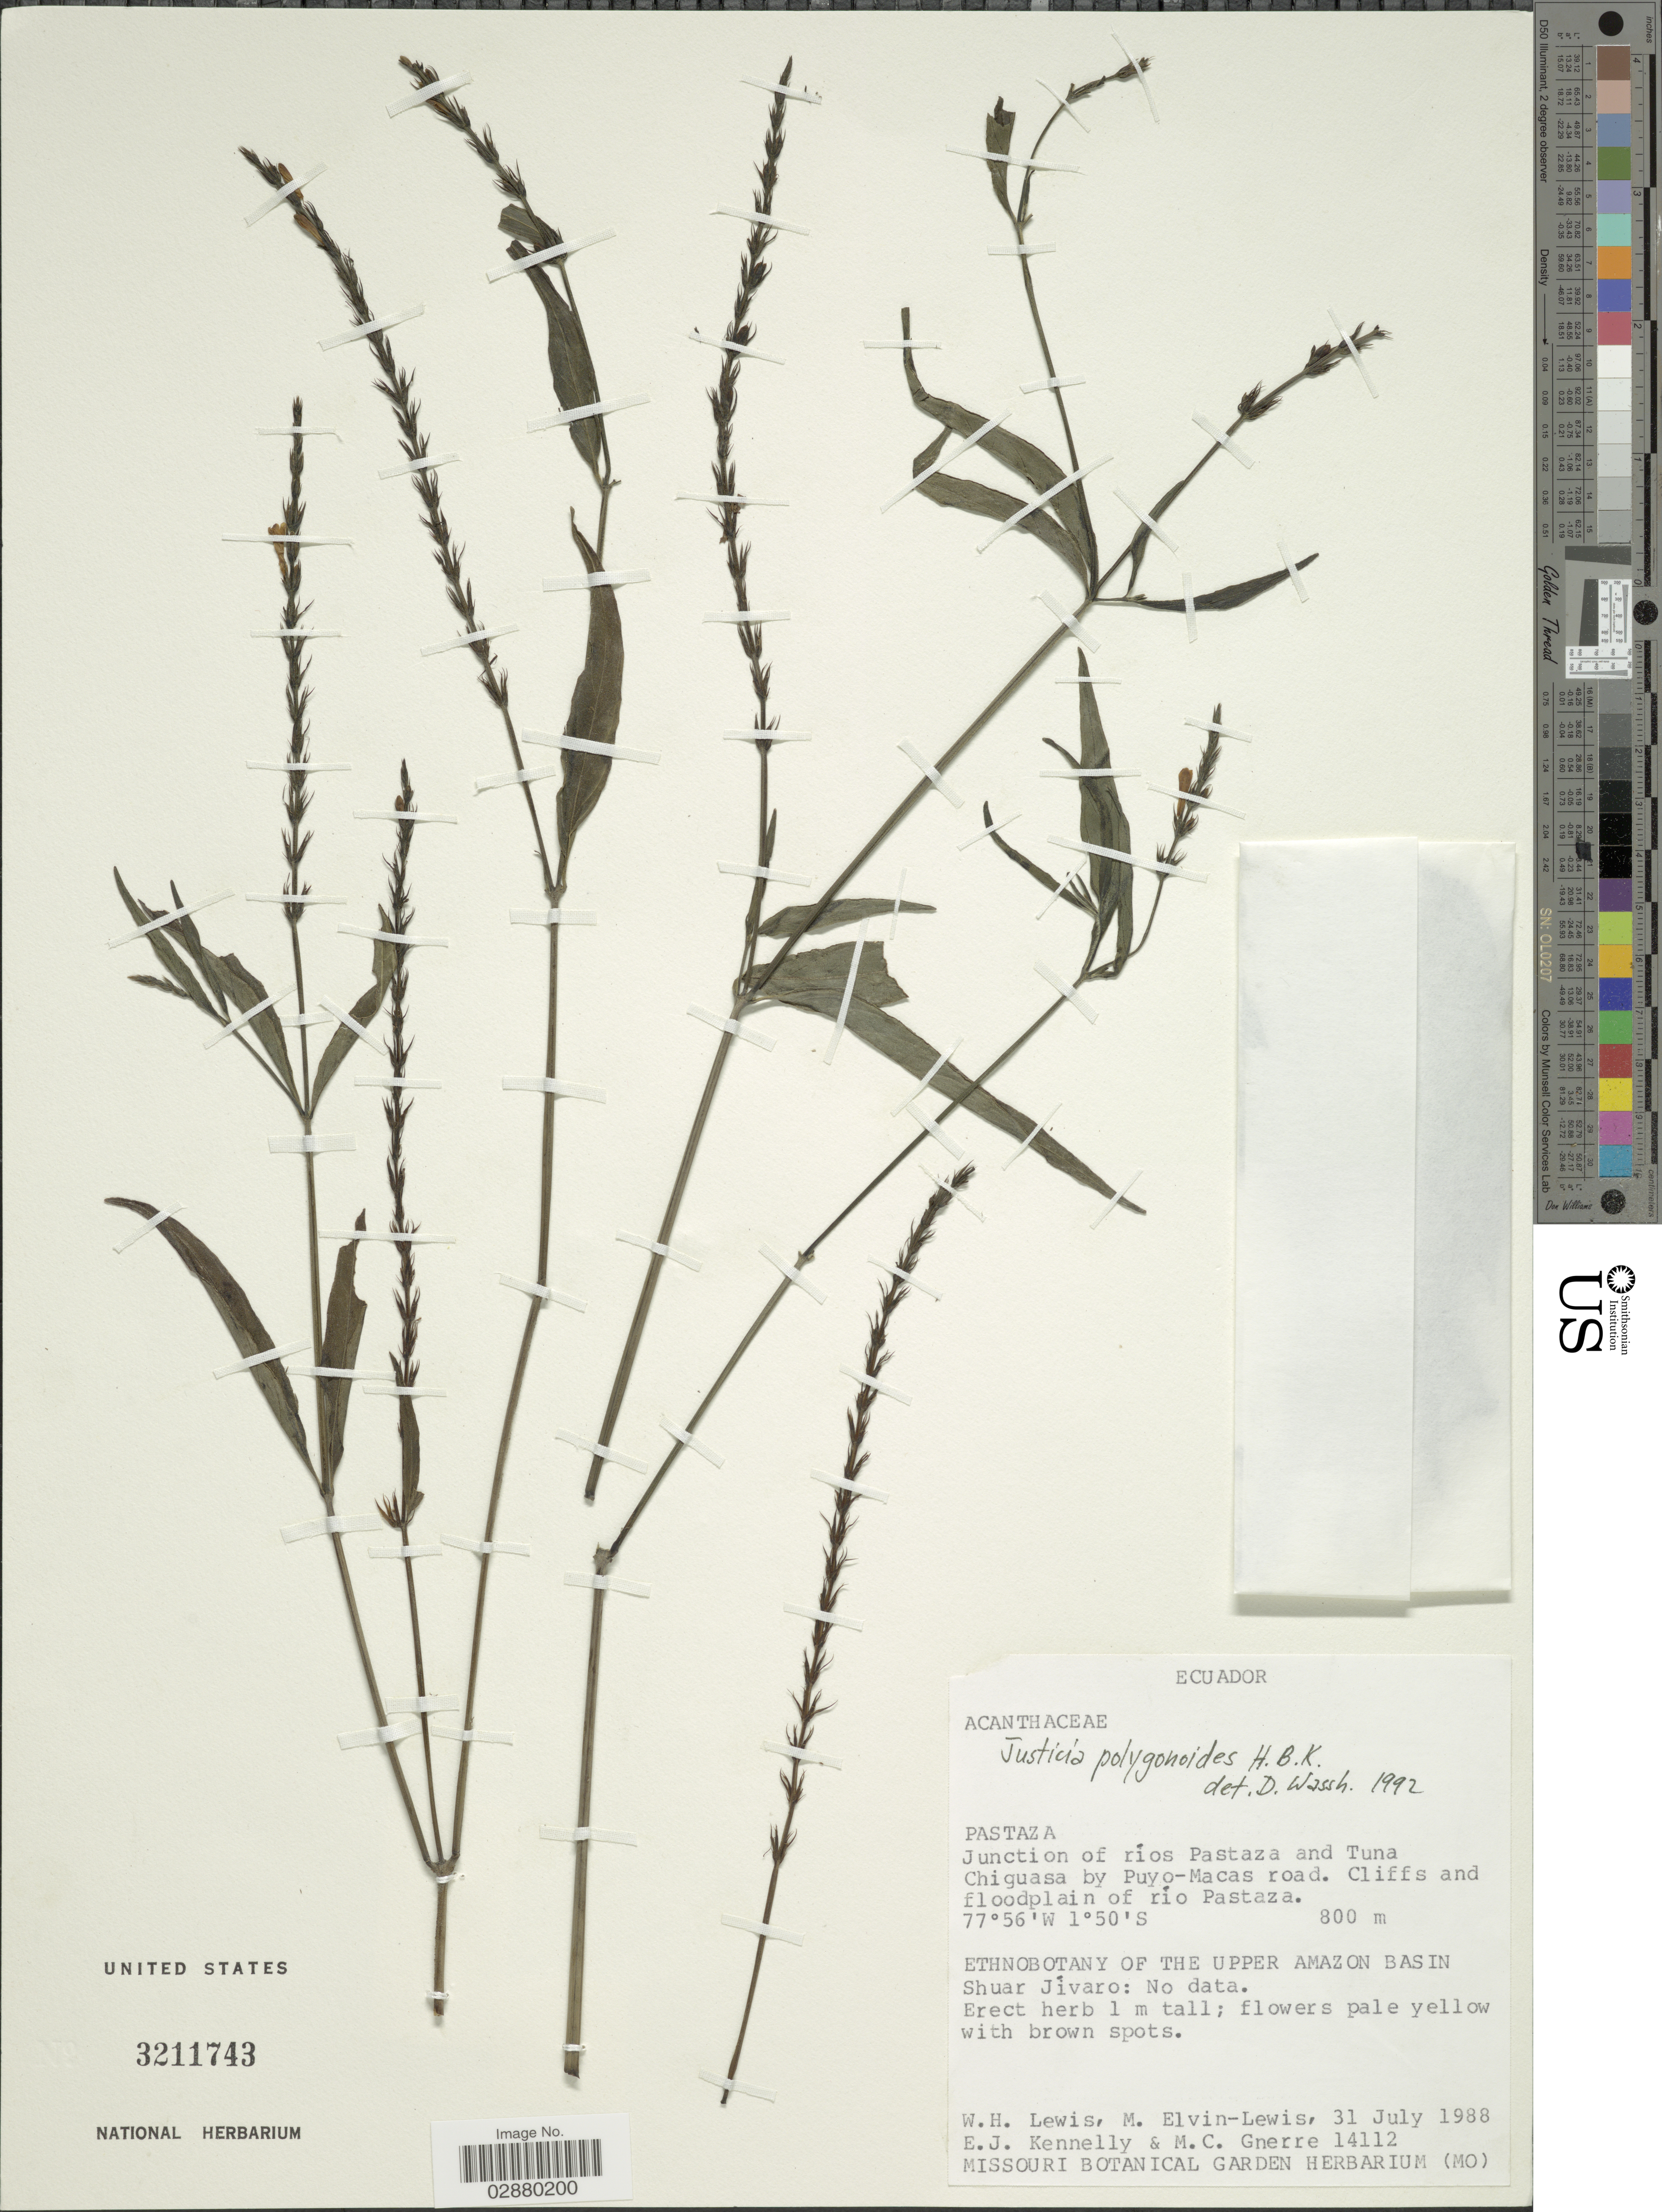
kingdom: Plantae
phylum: Tracheophyta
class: Magnoliopsida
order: Lamiales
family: Acanthaceae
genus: Justicia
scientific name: Justicia polygonoides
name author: Kunth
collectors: W. H. Lewis, M. Elvin-Lewis, E. Kennelly & M. Gnerre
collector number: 14112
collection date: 1988-07-31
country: Ecuador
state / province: Pastaza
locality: Junction of ríos Pastaza and Tuna Chiguasa by Puyo-Macas road. Cliffs and floodplain of río Pastaza.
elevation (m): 800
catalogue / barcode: US 3211743